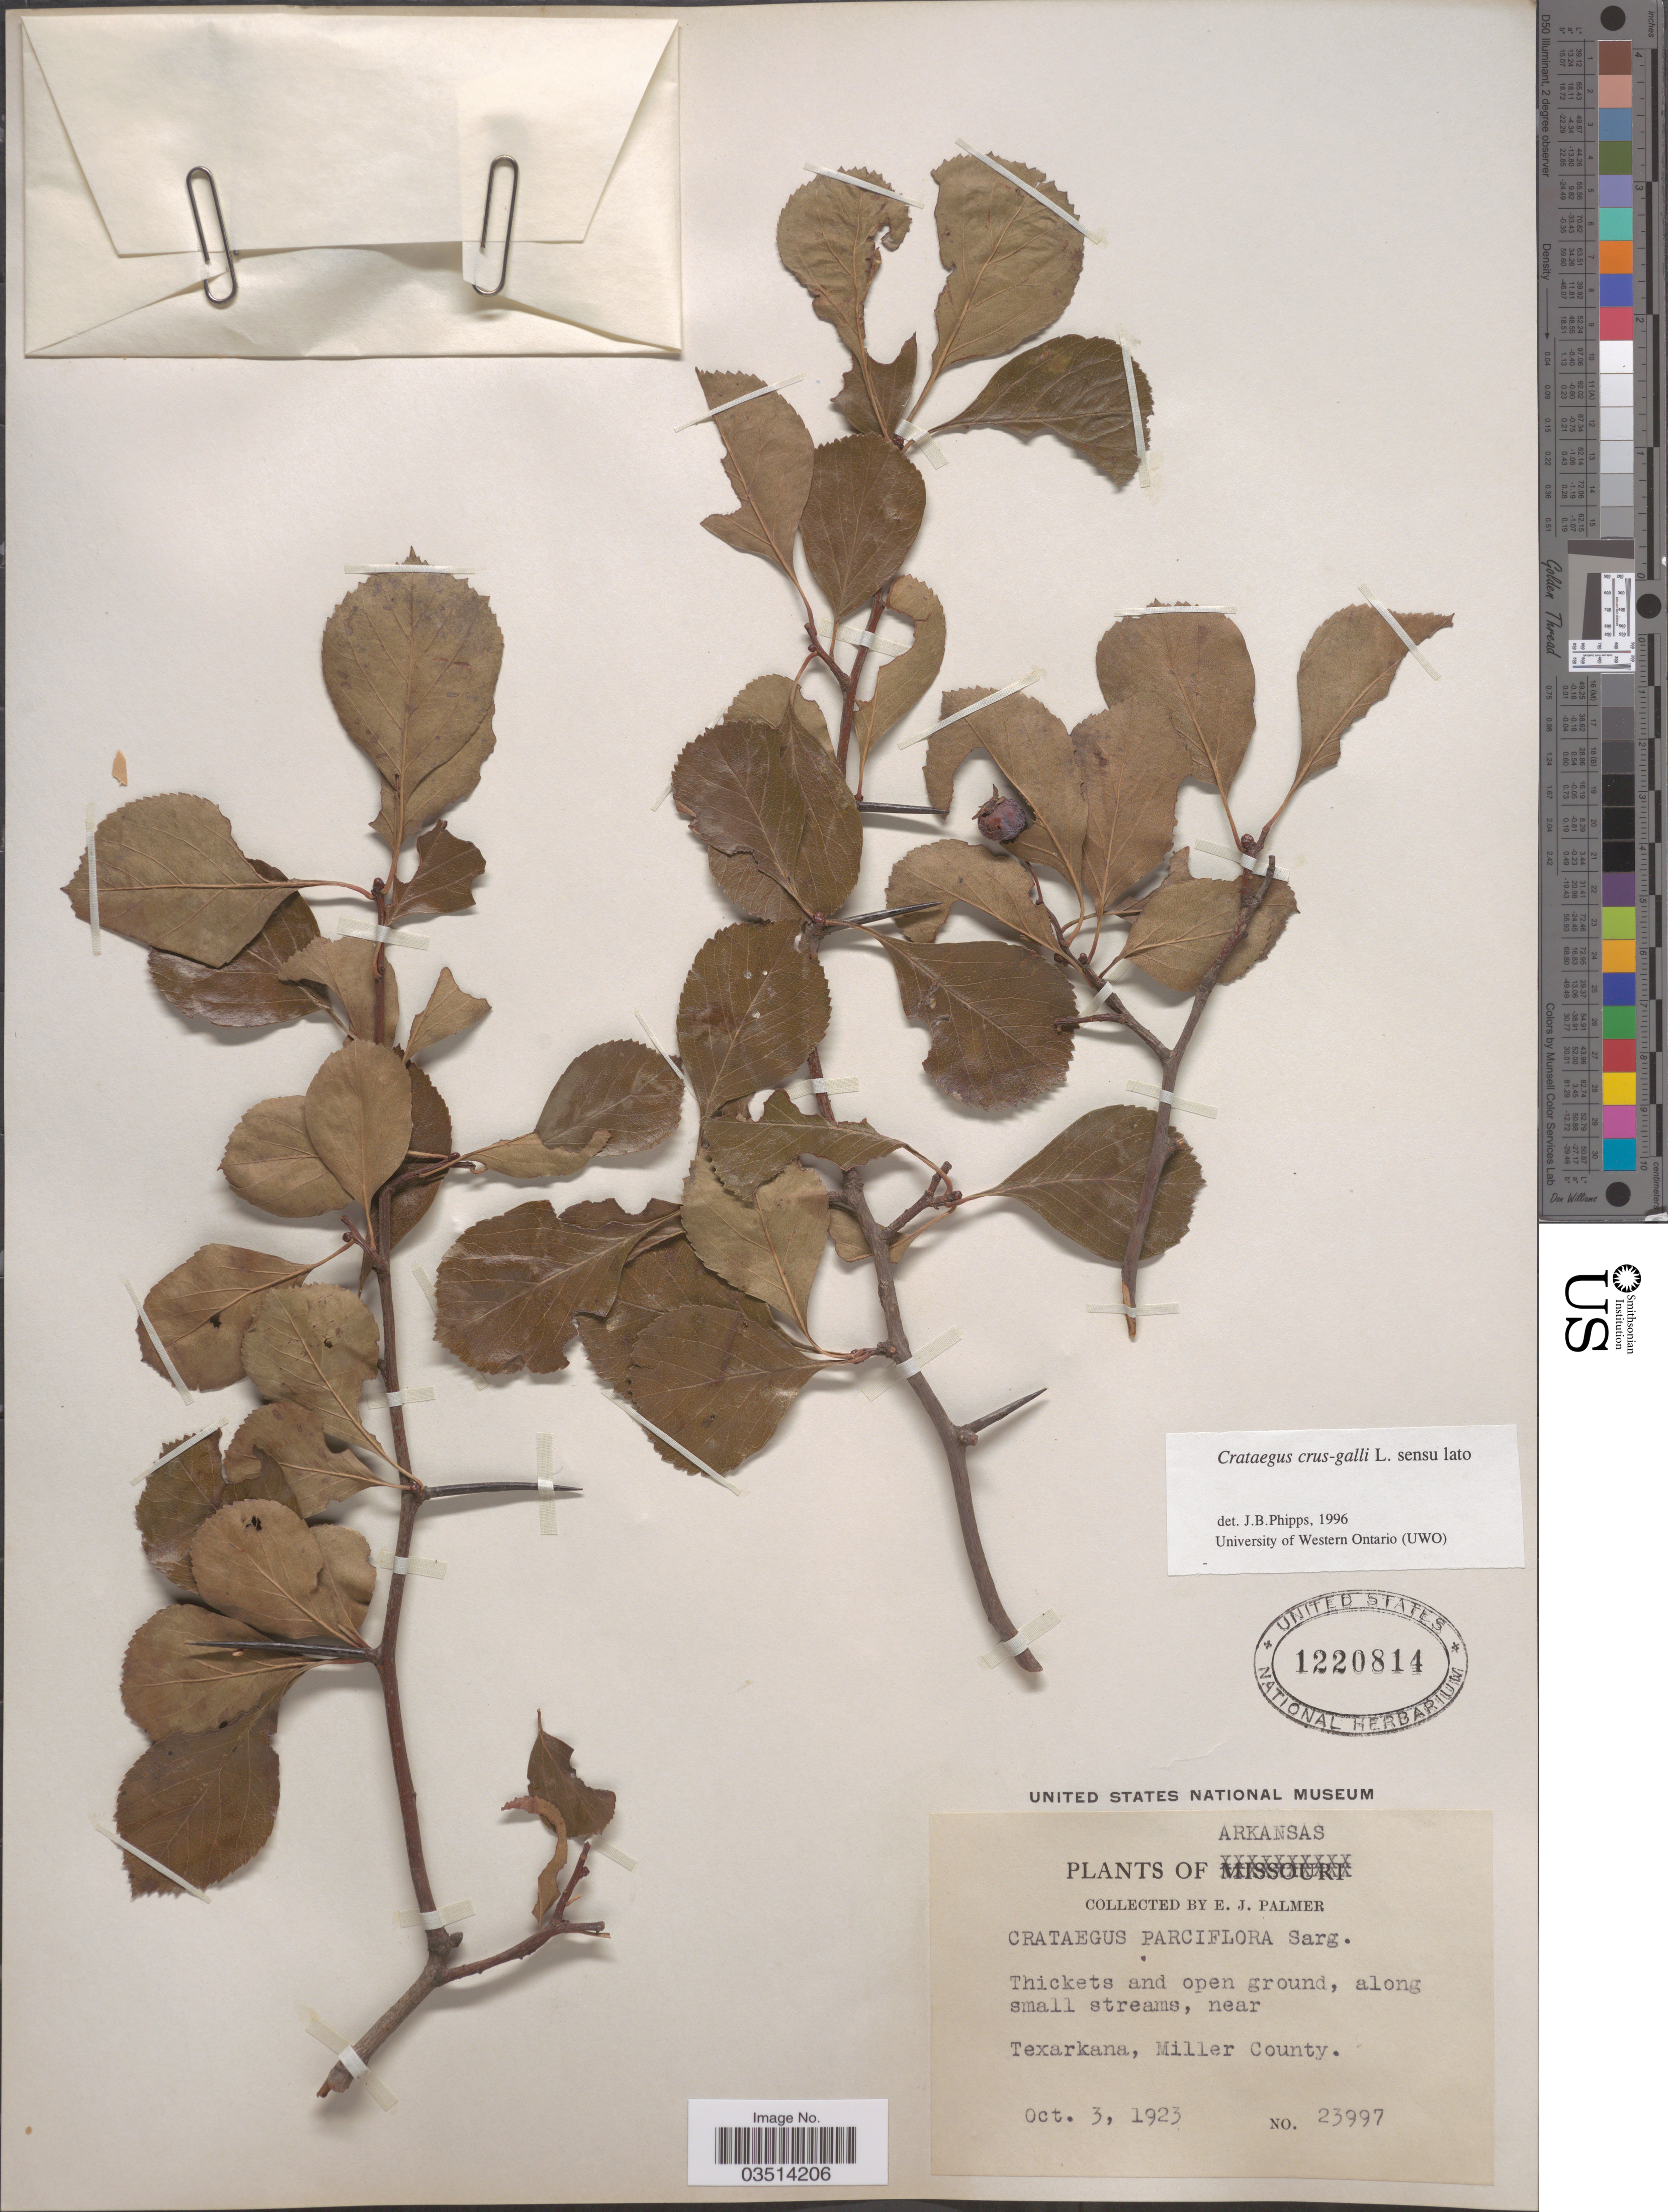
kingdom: Plantae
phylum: Tracheophyta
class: Magnoliopsida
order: Rosales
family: Rosaceae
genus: Crataegus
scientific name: Crataegus crus-galli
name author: L.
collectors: E. J. Palmer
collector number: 23997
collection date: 1923-10-03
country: United States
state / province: Arkansas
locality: Thickets and open ground along small streams, near Texarkana, Miller County.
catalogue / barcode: US 1220814